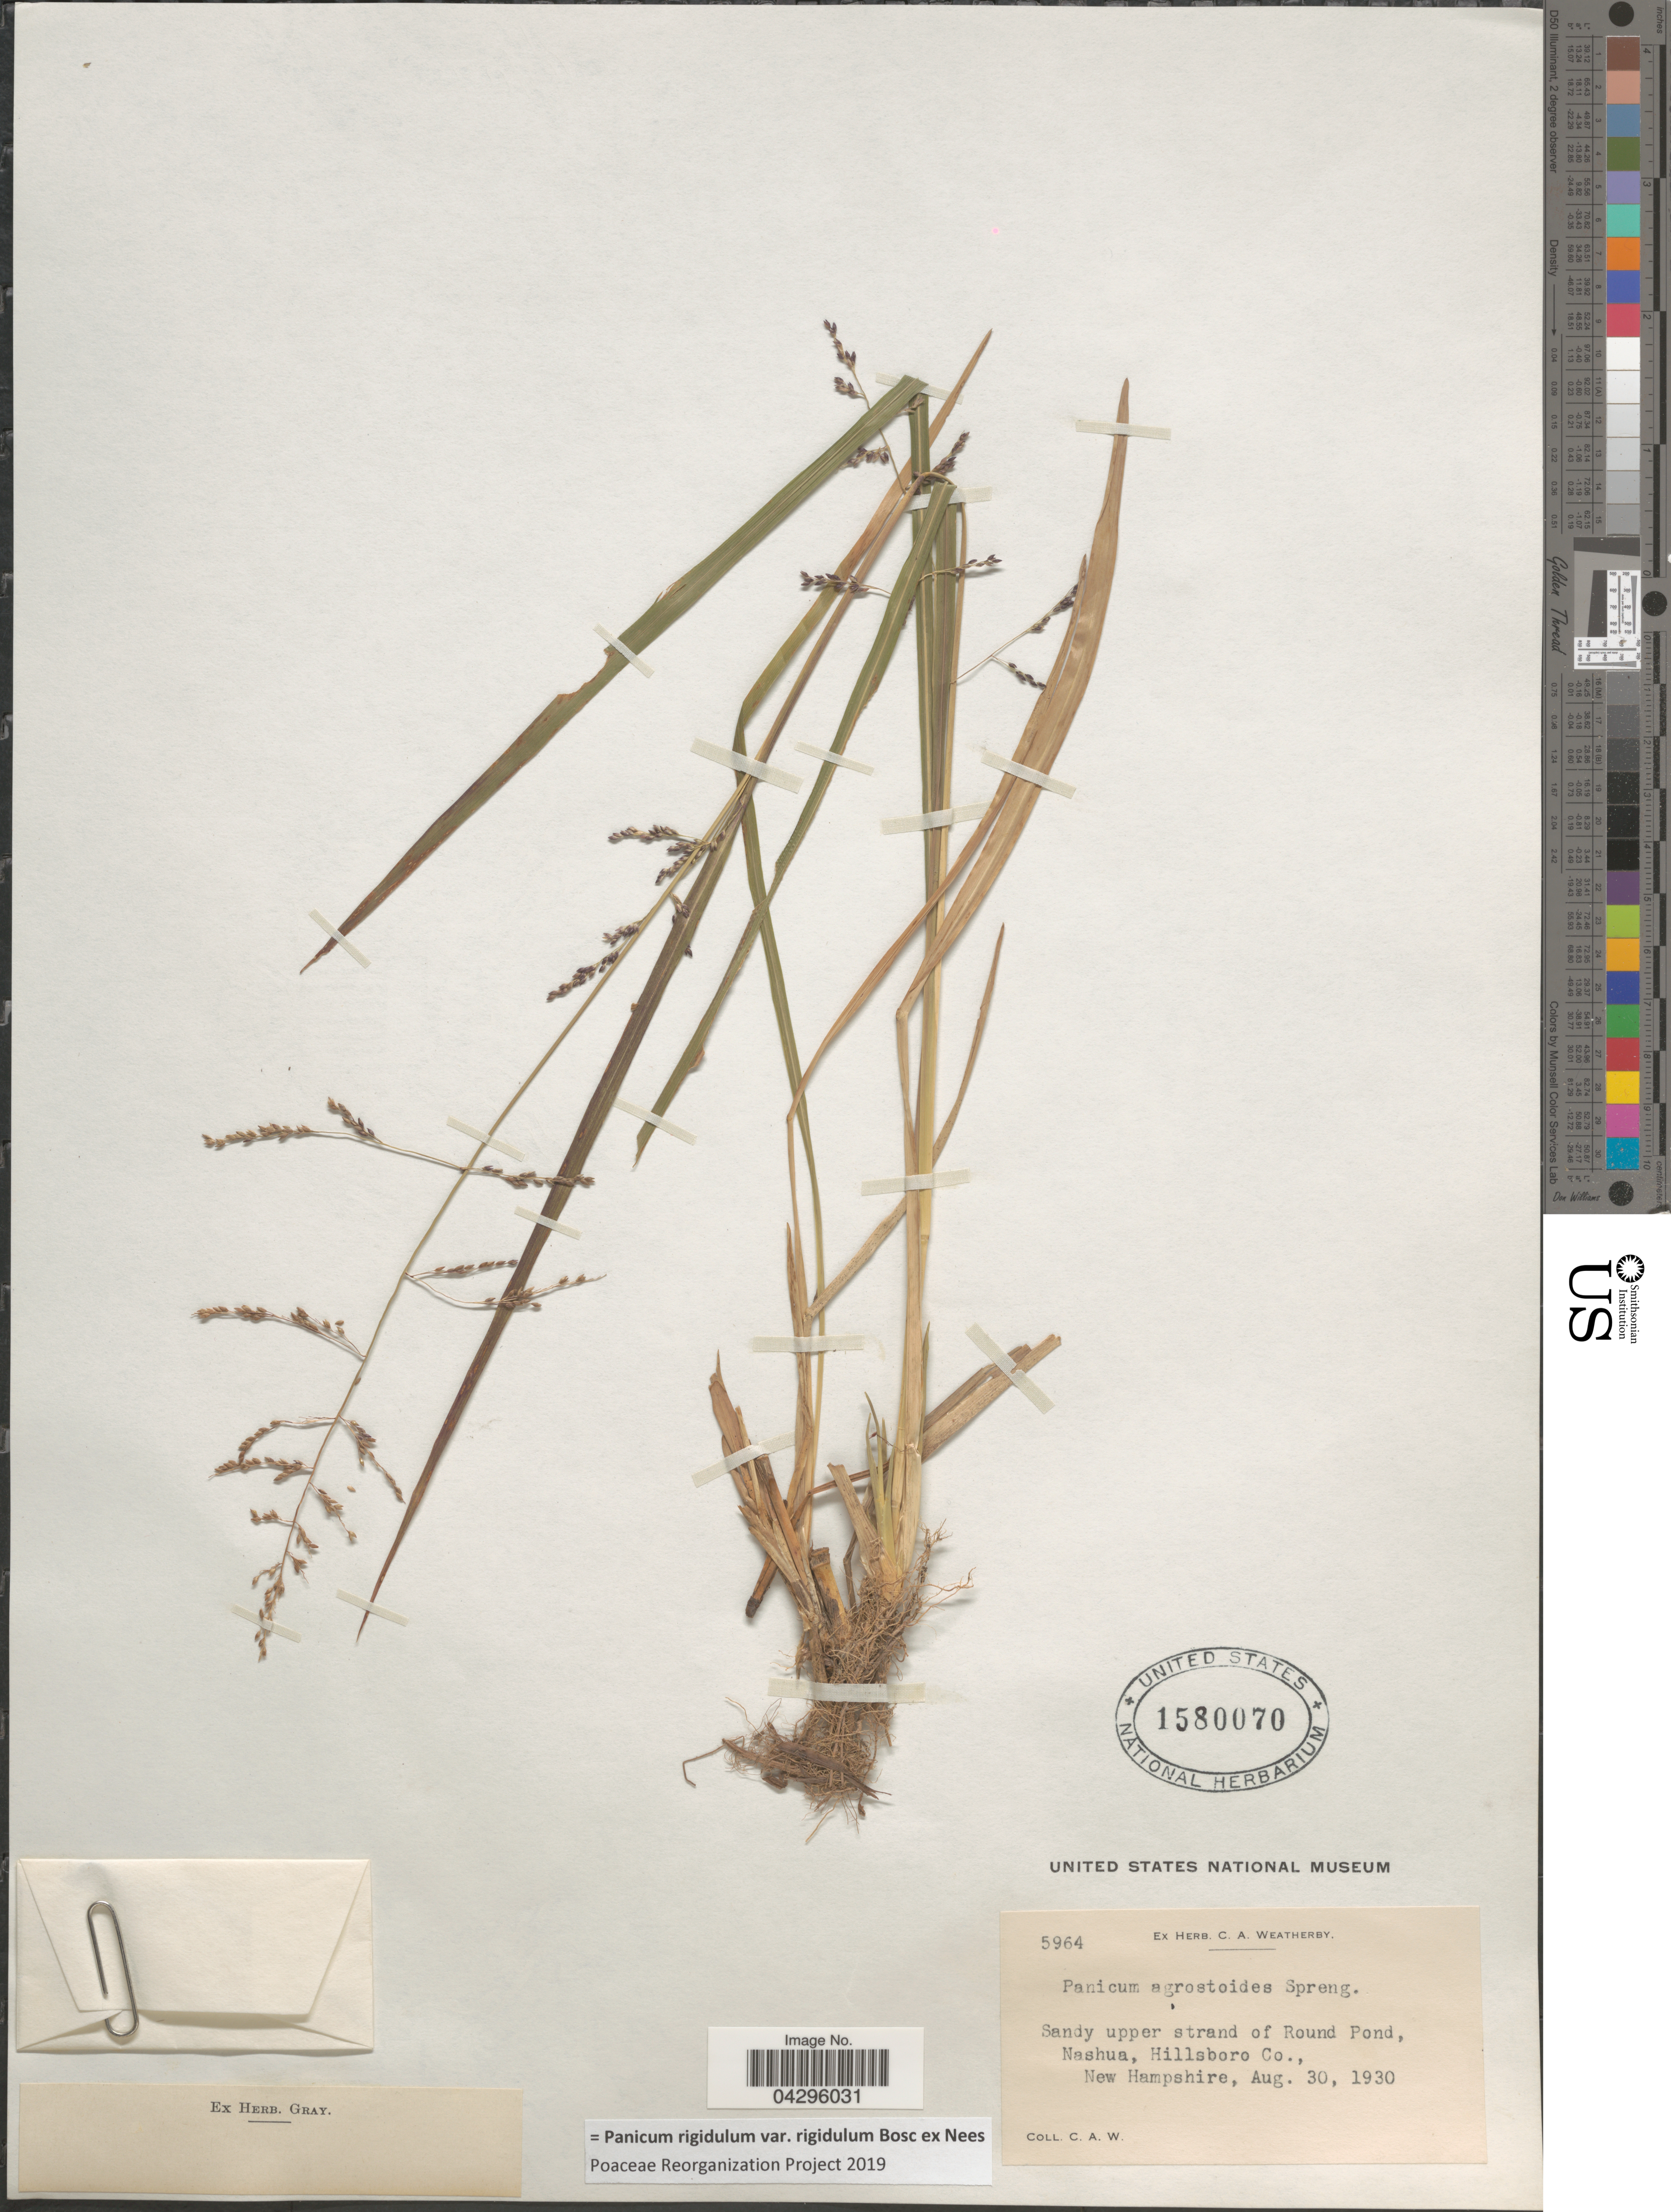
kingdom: Plantae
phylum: Tracheophyta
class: Liliopsida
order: Poales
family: Poaceae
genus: Panicum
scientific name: Panicum rigidulum var. rigidulum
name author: Bosc ex Nees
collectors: C. A. Weatherby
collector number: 5964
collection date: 1930-08-30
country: United States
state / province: New Hampshire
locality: Sandy upper strand of Round Pond, Nashua, Hillsboro Co.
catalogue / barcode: US 1580070